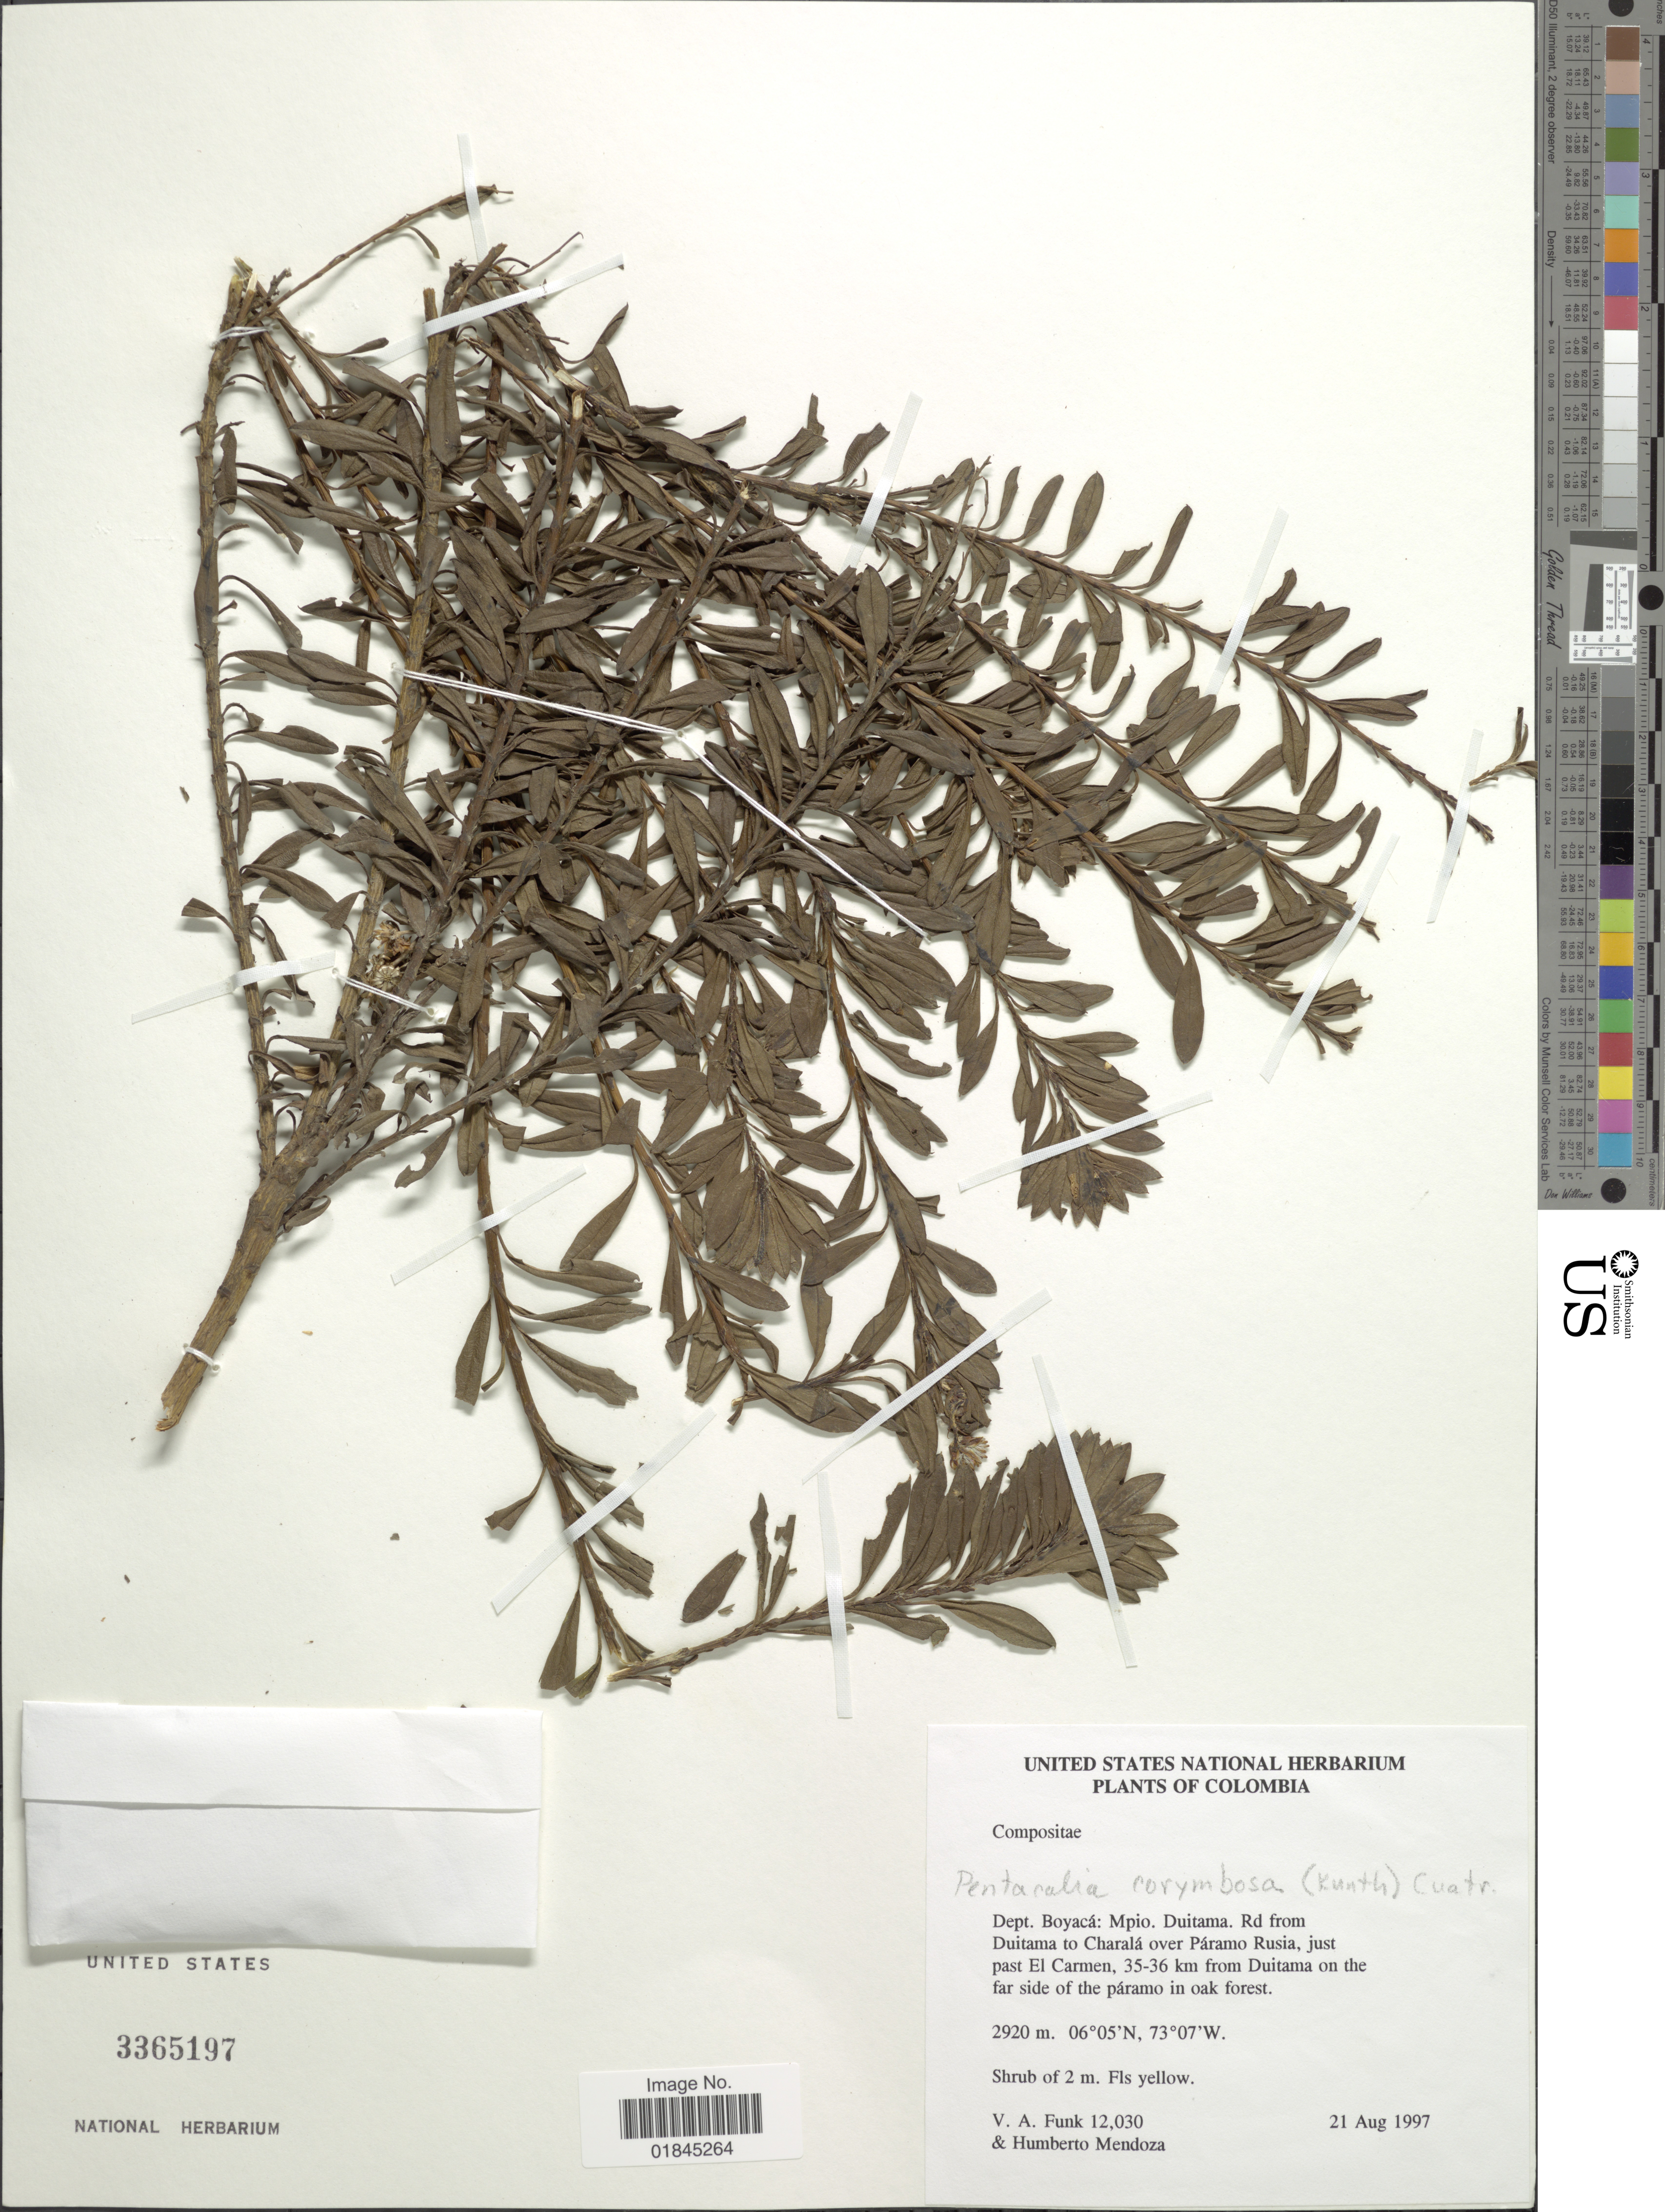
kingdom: Plantae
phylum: Tracheophyta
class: Magnoliopsida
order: Asterales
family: Asteraceae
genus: Pentacalia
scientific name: Pentacalia corymbosa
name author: (Benth.) Cuatrec.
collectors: V. Funk & H. Mendoza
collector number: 12030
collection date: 1997-08-21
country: Colombia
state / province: Boyacá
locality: Dept. Boyacá: Mpio. Duitama. Rd from Duitama to Charalá over Páramo Rusia, just past El Carmen, 35-36 km from Duitama on the far side of the páramo in oak forest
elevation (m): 2920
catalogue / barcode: US 3365197